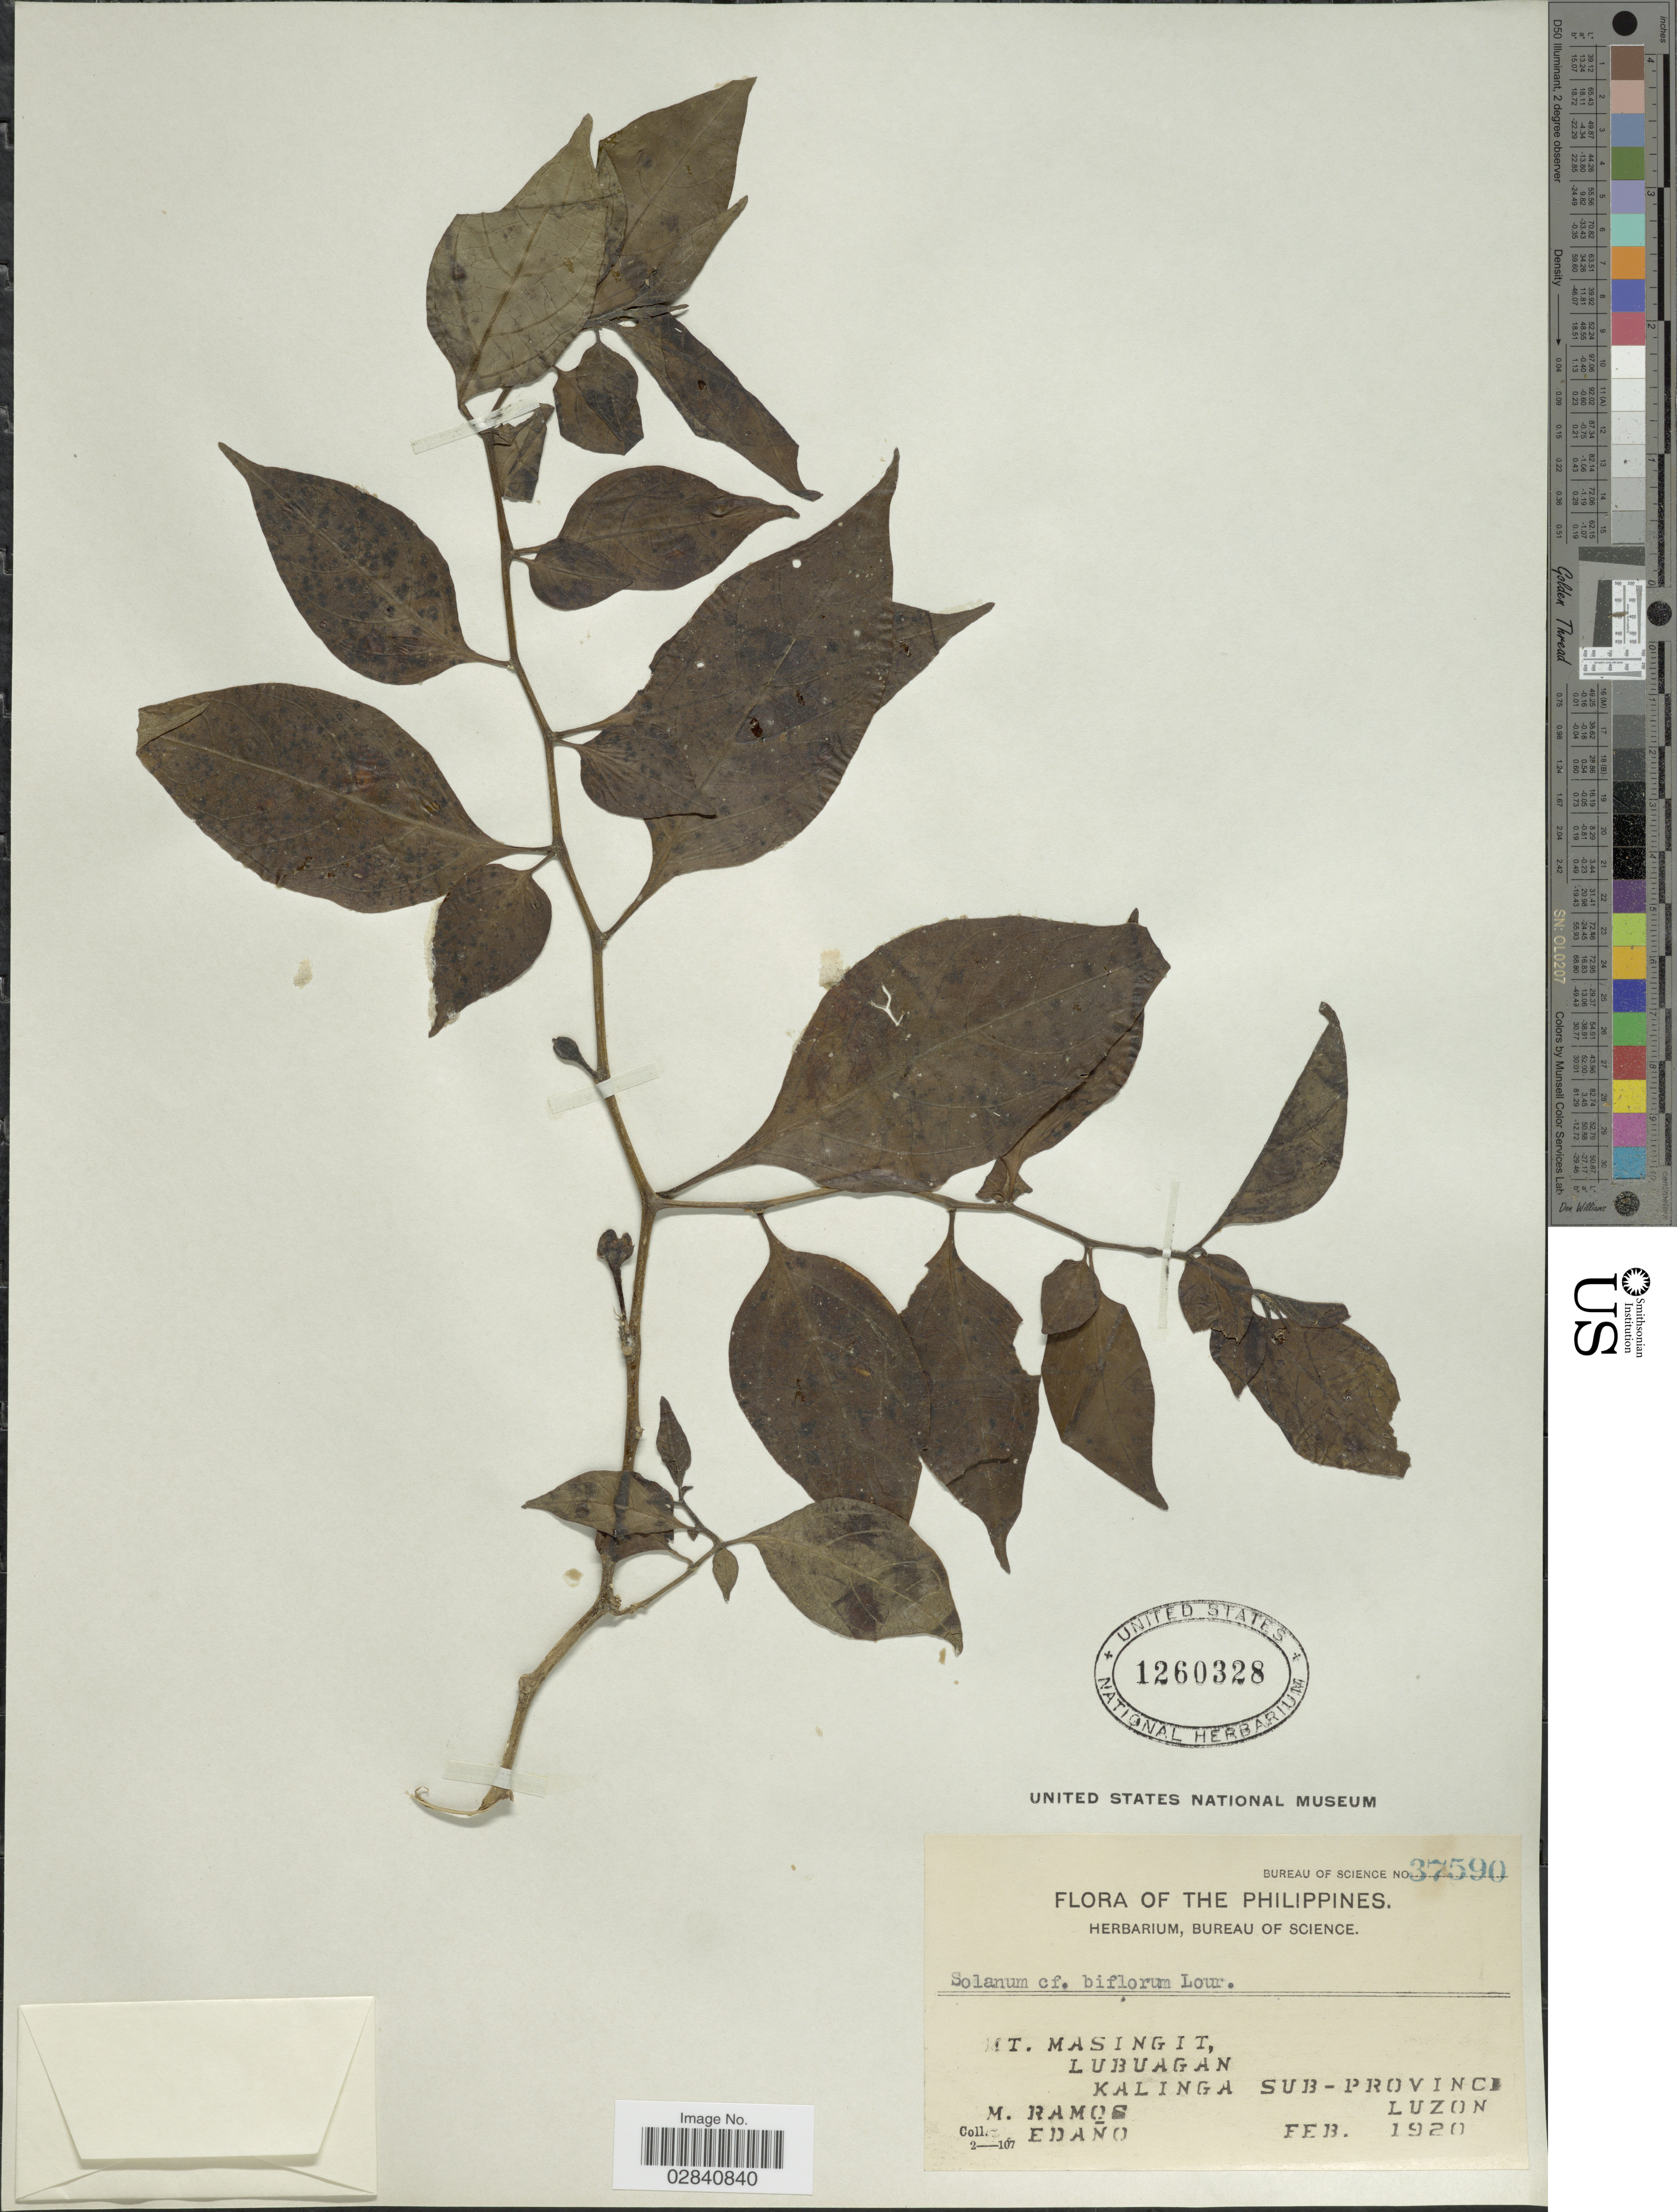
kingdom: Plantae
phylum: Tracheophyta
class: Magnoliopsida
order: Solanales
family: Solanaceae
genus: Lycianthes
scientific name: Lycianthes laevis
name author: (Dunal) Bitter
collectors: M. Ramos & -. Edano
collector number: Bureau of Science 37590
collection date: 1920-02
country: Philippines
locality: Mt. Masingit, Lubuagan, Kalinga Sub-Province. Luzon.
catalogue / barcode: US 1260328